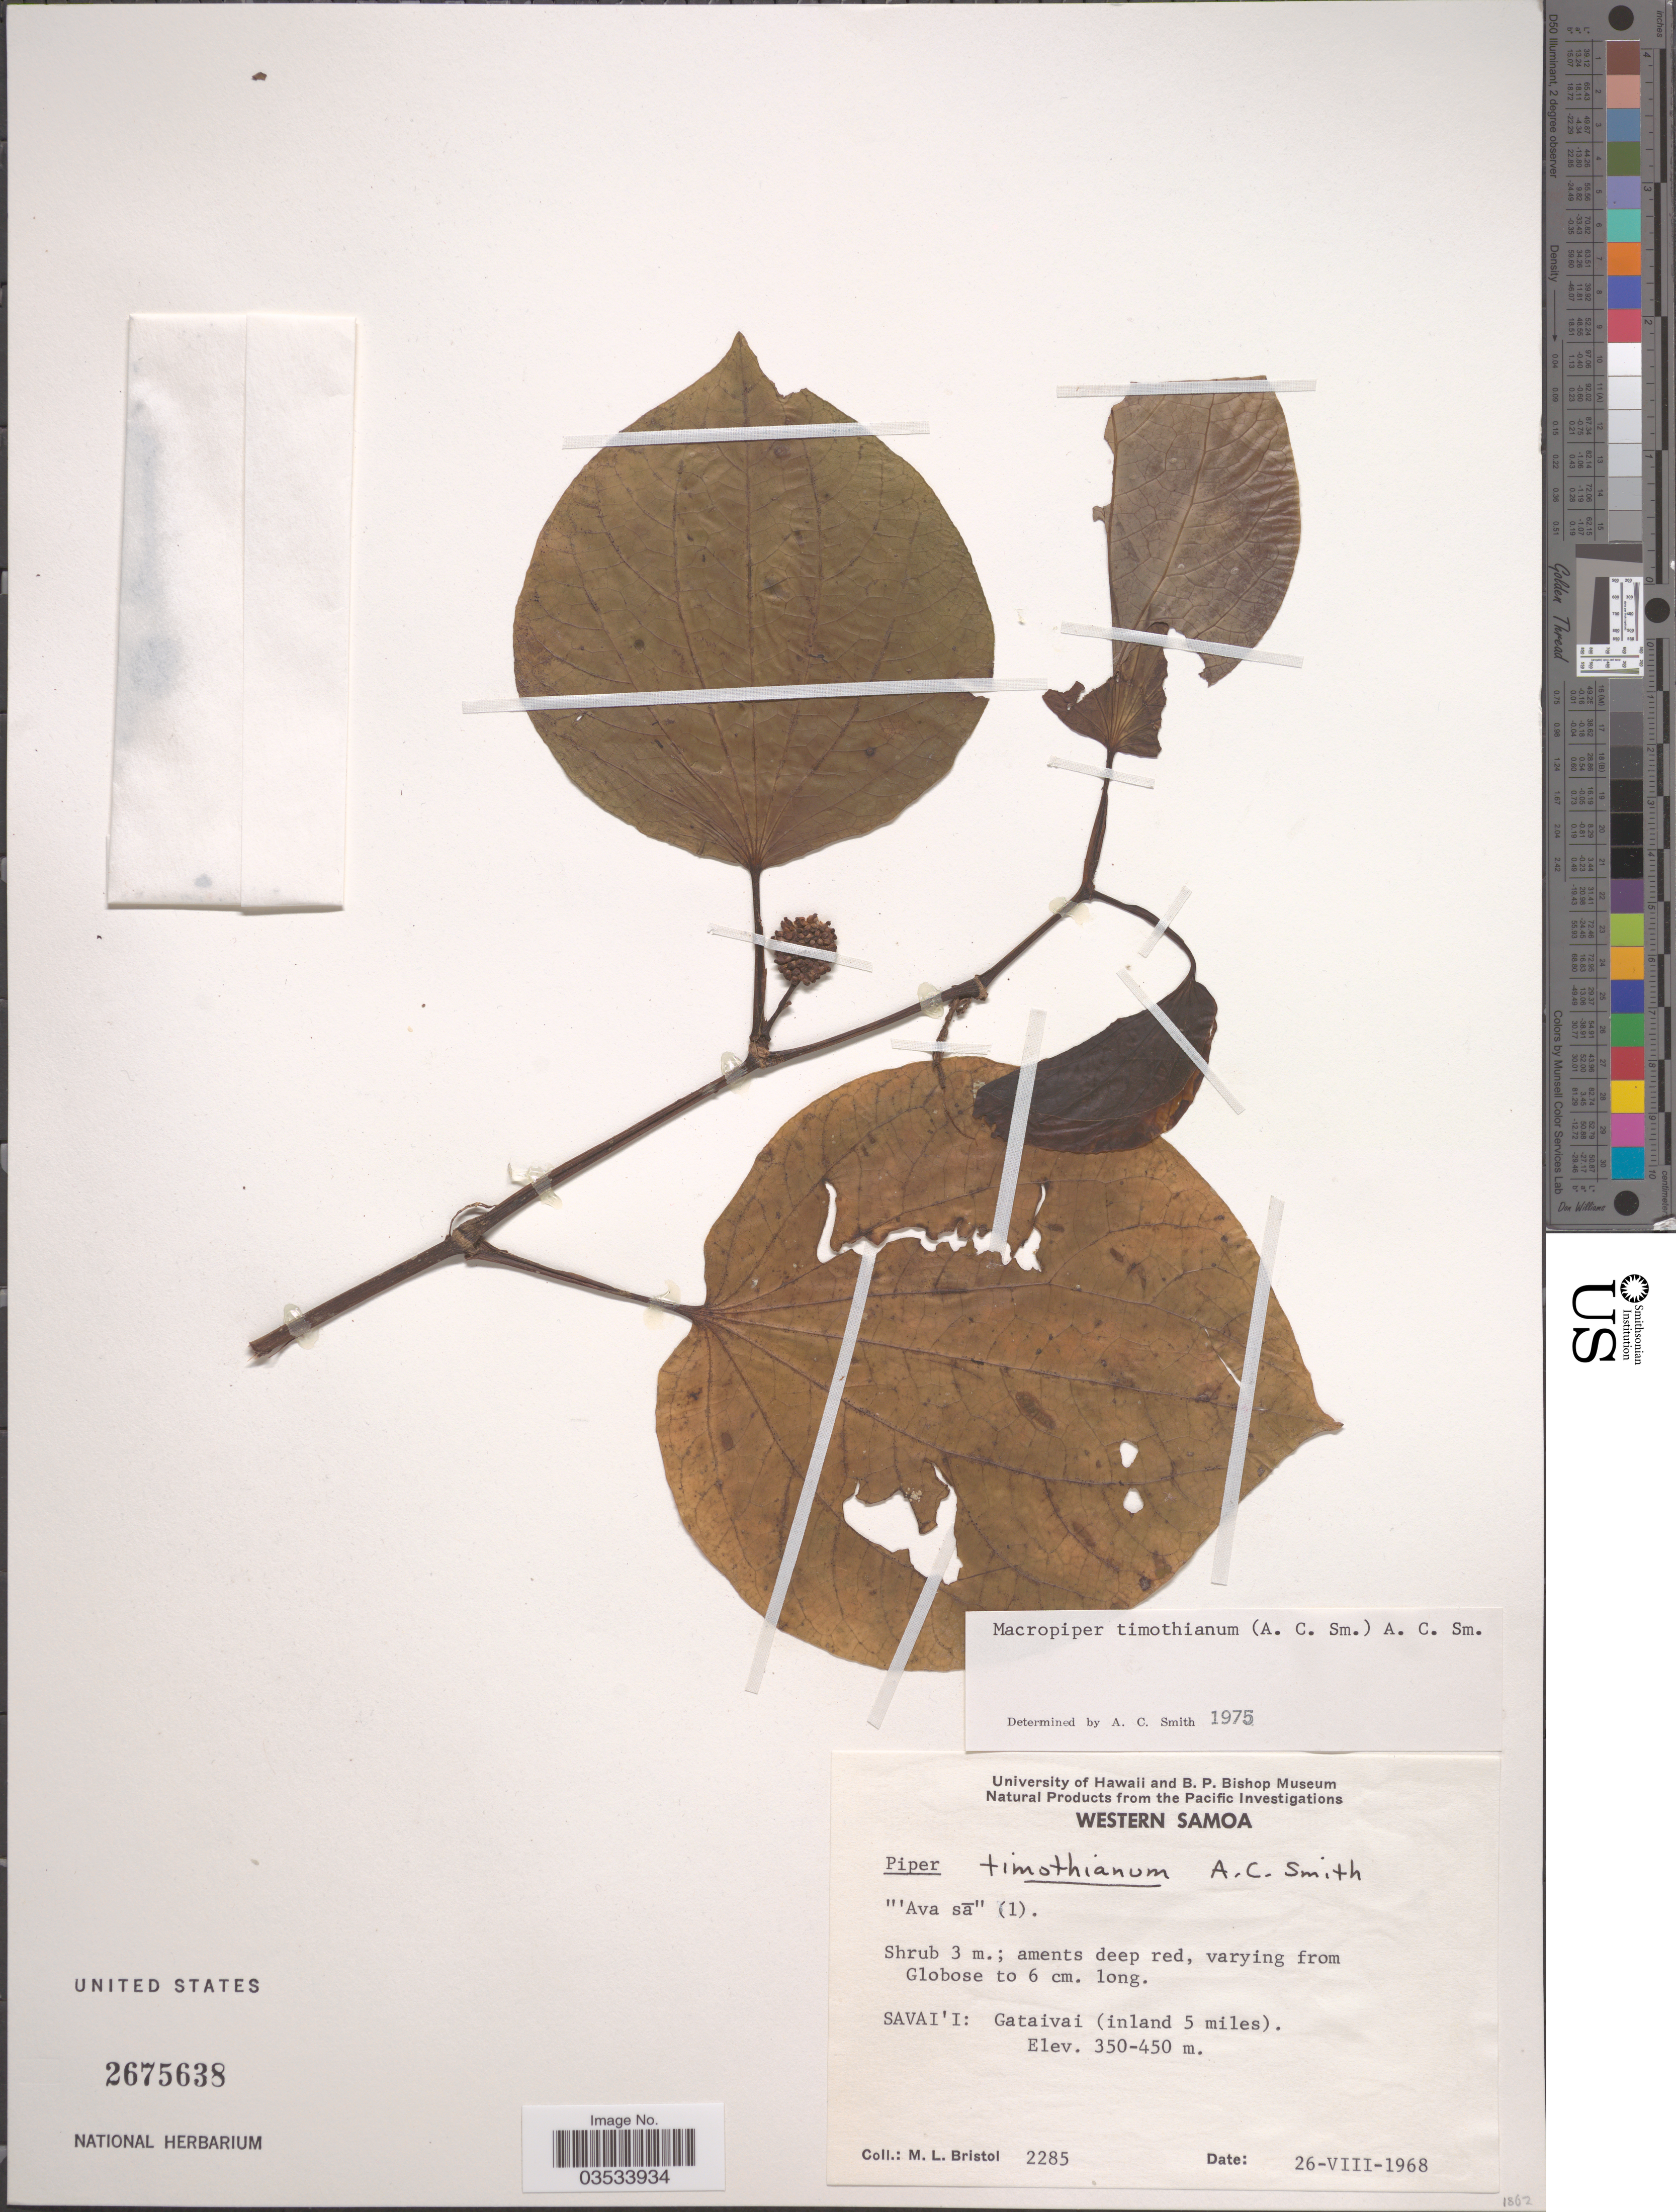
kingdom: Plantae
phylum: Tracheophyta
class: Magnoliopsida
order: Piperales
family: Piperaceae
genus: Piper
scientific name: Piper timothianum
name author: A.C. Sm.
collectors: M. L. Bristol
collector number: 2285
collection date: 1968-08-26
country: Samoa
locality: Savai'i: Gataivai (inland 5 miles).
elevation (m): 350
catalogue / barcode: US 2675638